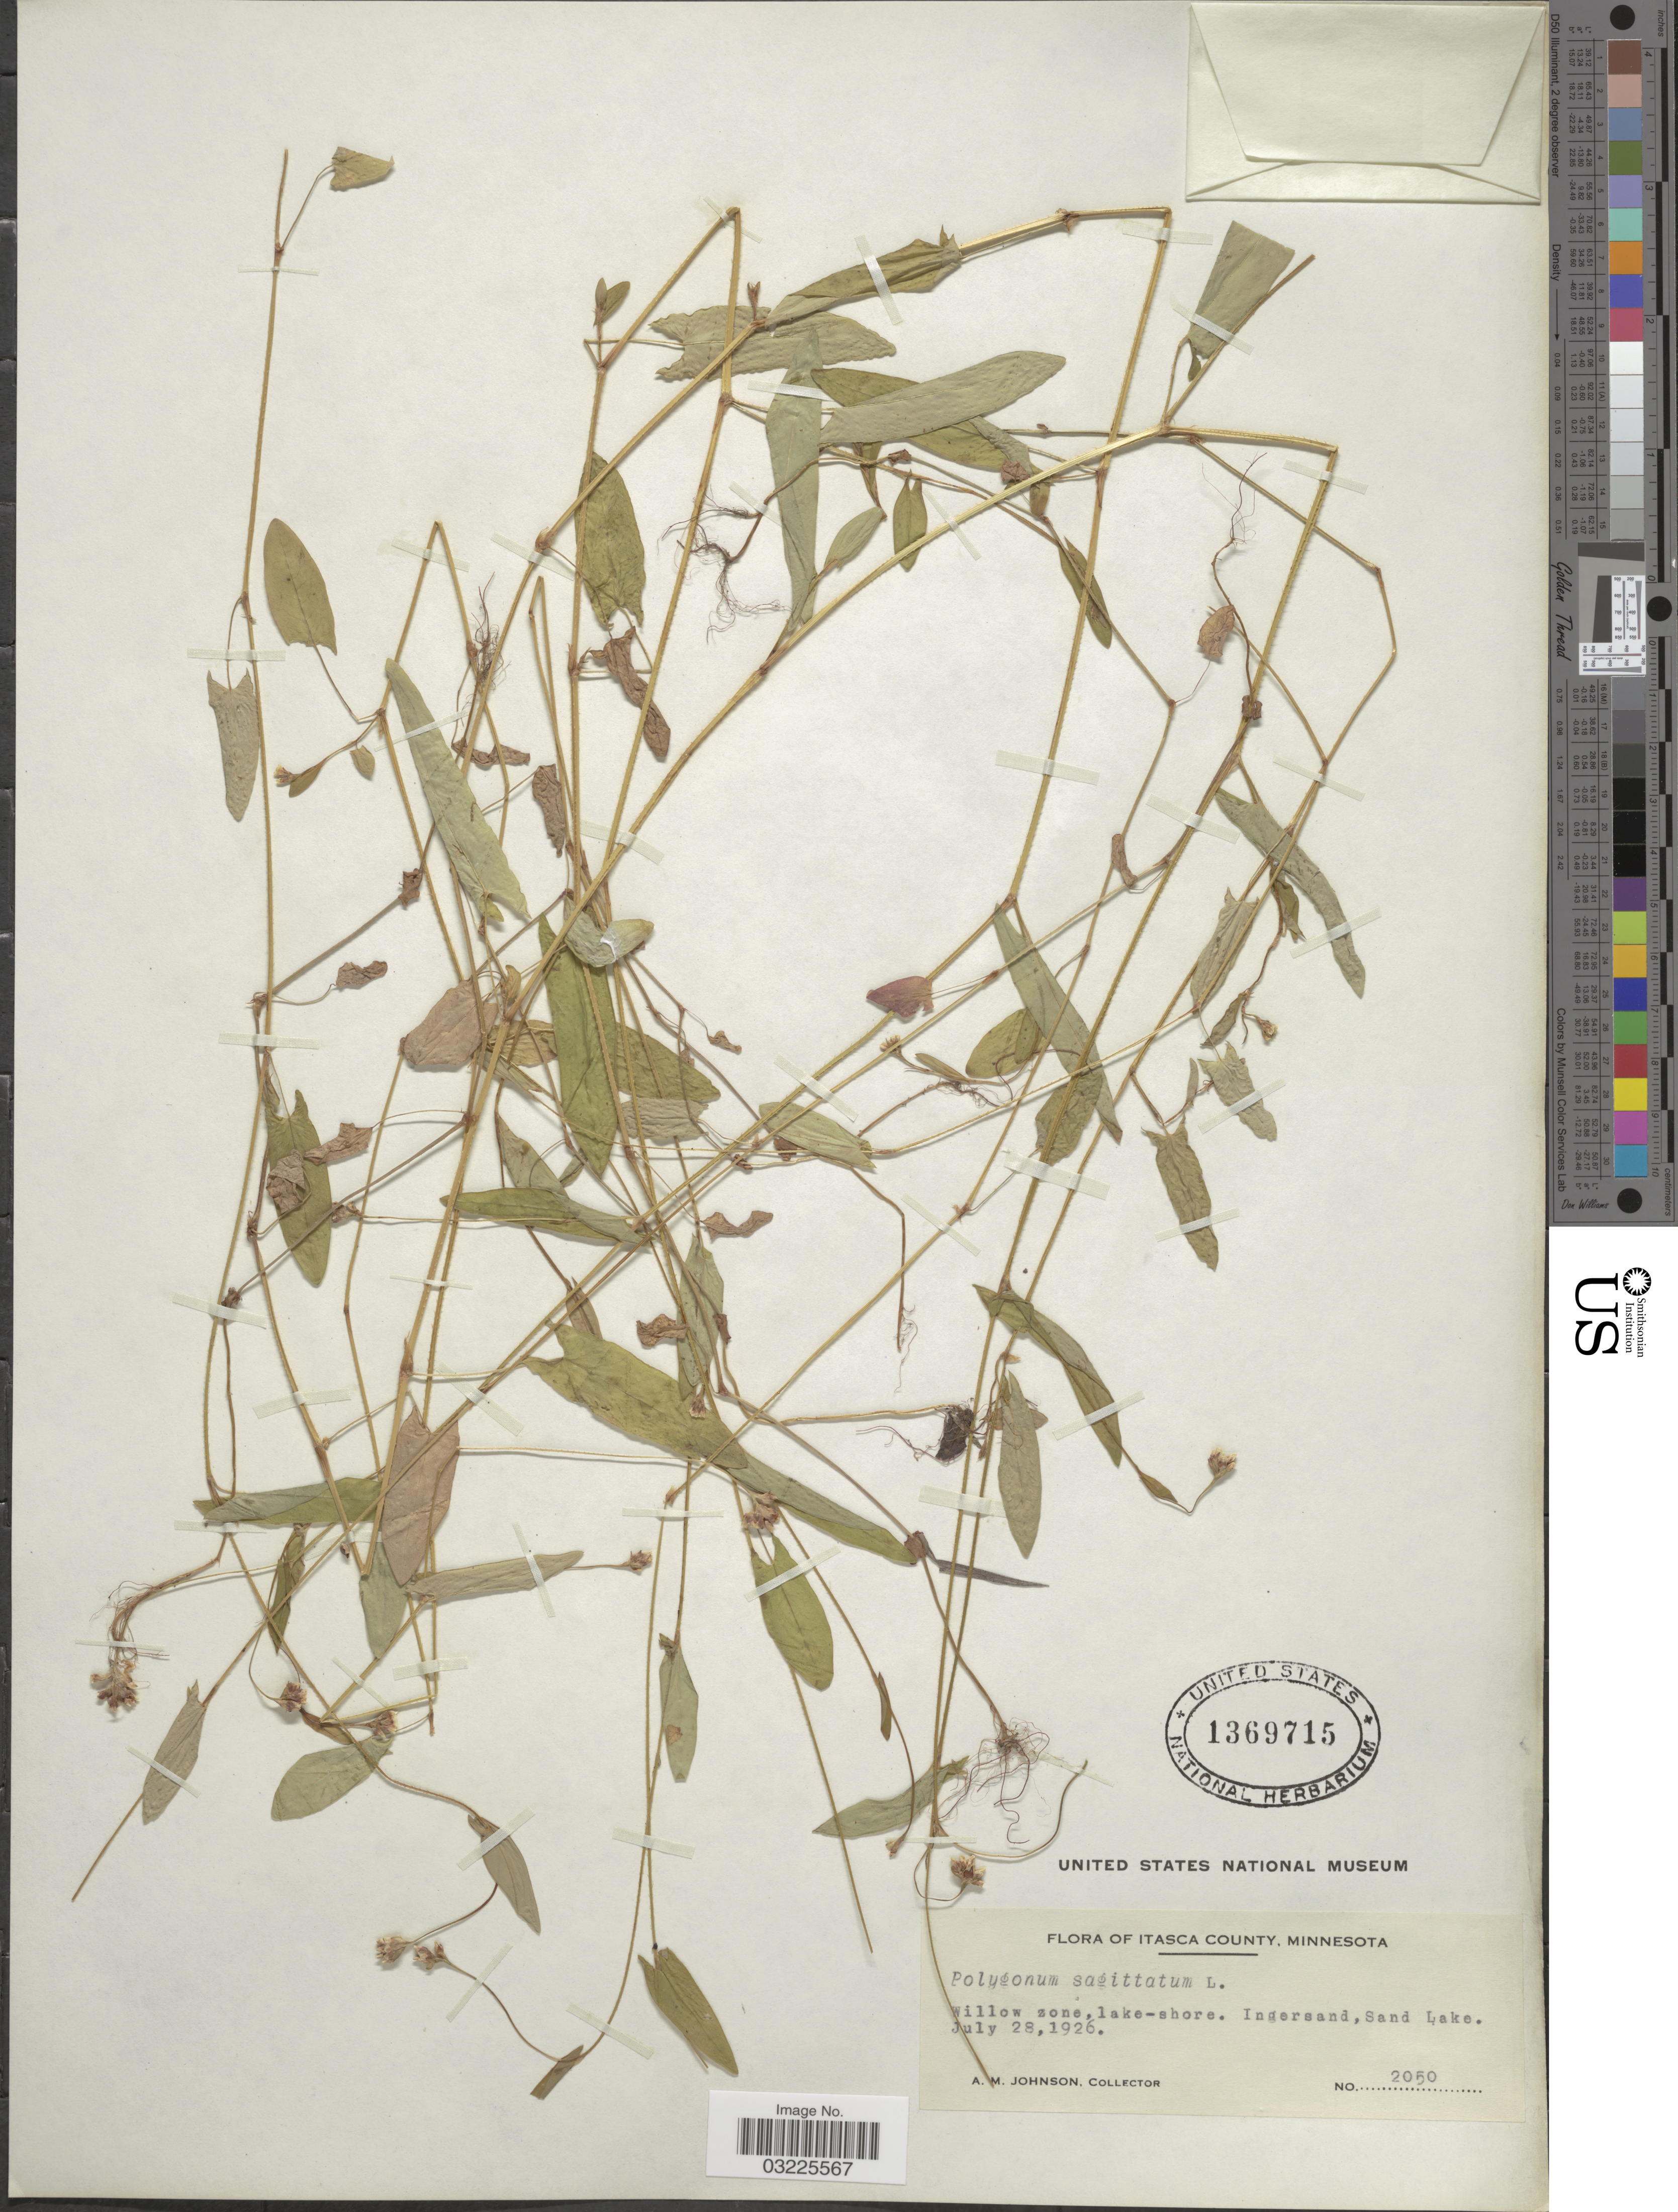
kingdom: Plantae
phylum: Tracheophyta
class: Magnoliopsida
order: Caryophyllales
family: Polygonaceae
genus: Persicaria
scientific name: Persicaria sagittata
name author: (L.) H. Gross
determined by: Atha, D. E.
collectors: A. M. Johnson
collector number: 2050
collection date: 1926-07-28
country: United States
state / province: Minnesota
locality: Itasca County. Willow zone, lake-shore. Ingersand, Sand Lake.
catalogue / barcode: US 1369715